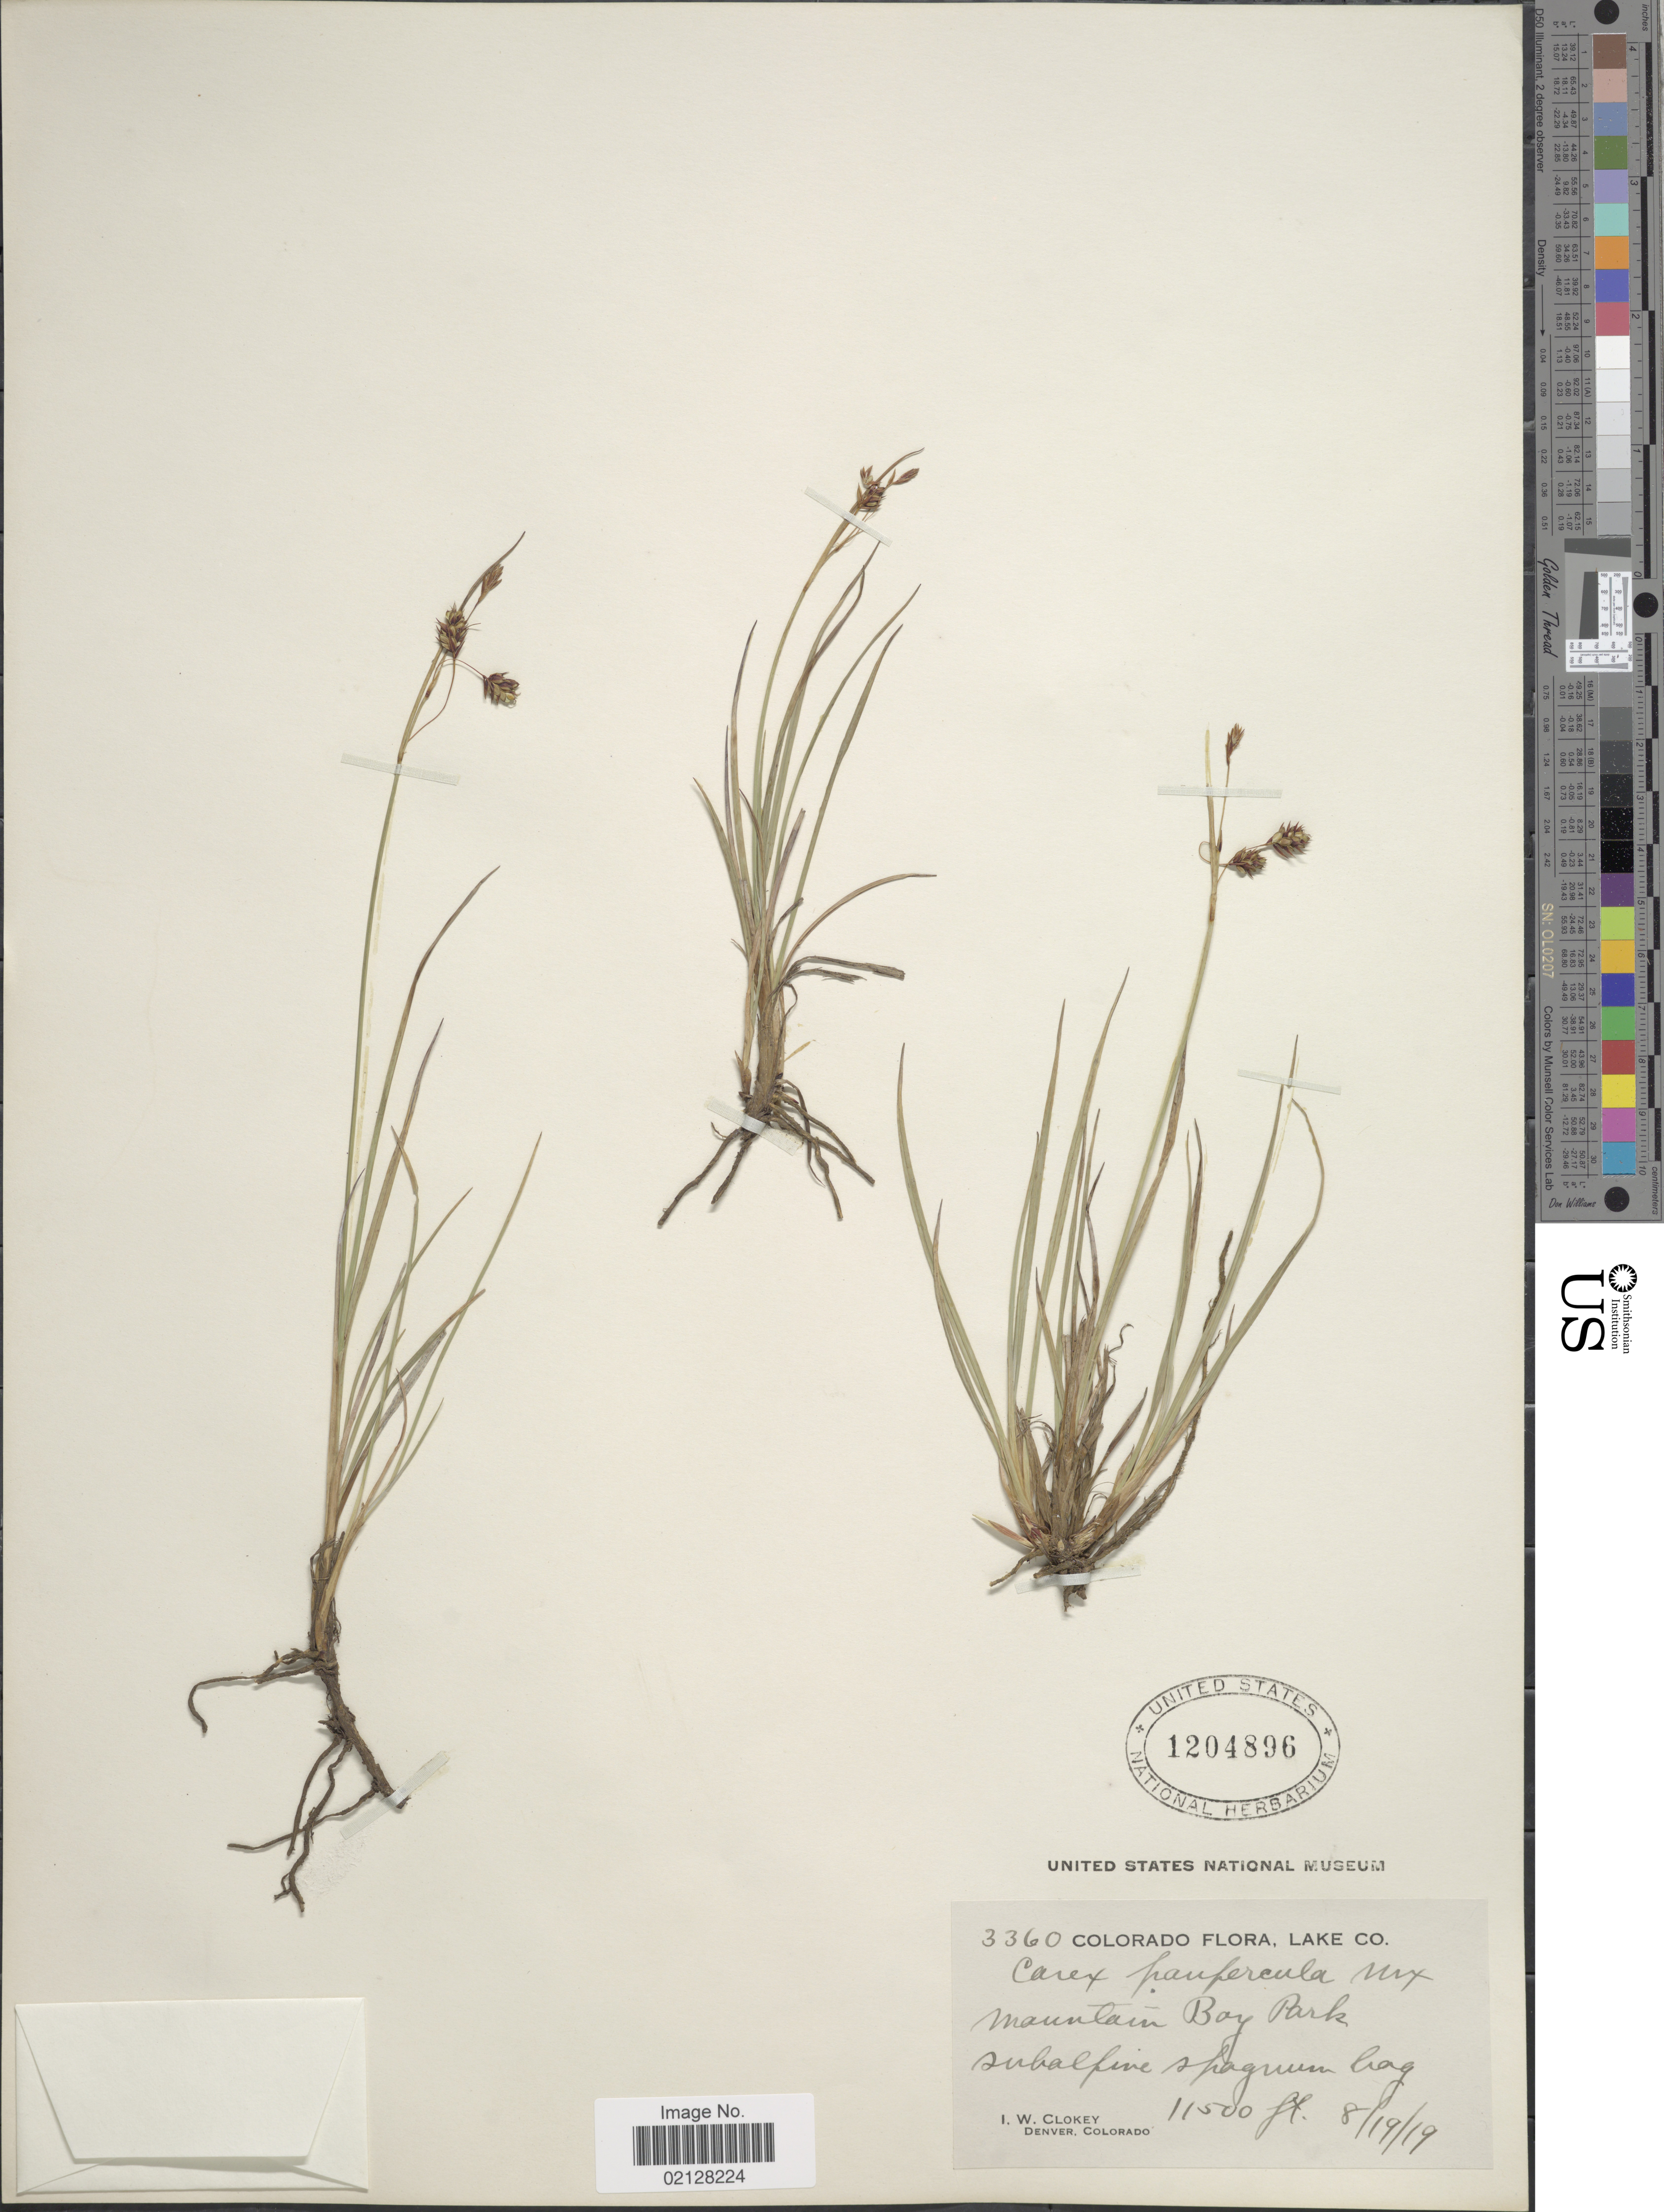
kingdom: Plantae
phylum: Tracheophyta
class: Liliopsida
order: Poales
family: Cyperaceae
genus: Carex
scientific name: Carex magellanica subsp. irrigua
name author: (Wahlenb.) Hiitonen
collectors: I. W. Clokey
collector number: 3360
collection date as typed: Transcribed d/m/y: 19/8/19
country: United States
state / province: Colorado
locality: Lake Co., Mountain Bay Park, subalpine sphagnum bog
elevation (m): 3505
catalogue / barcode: US 1204896